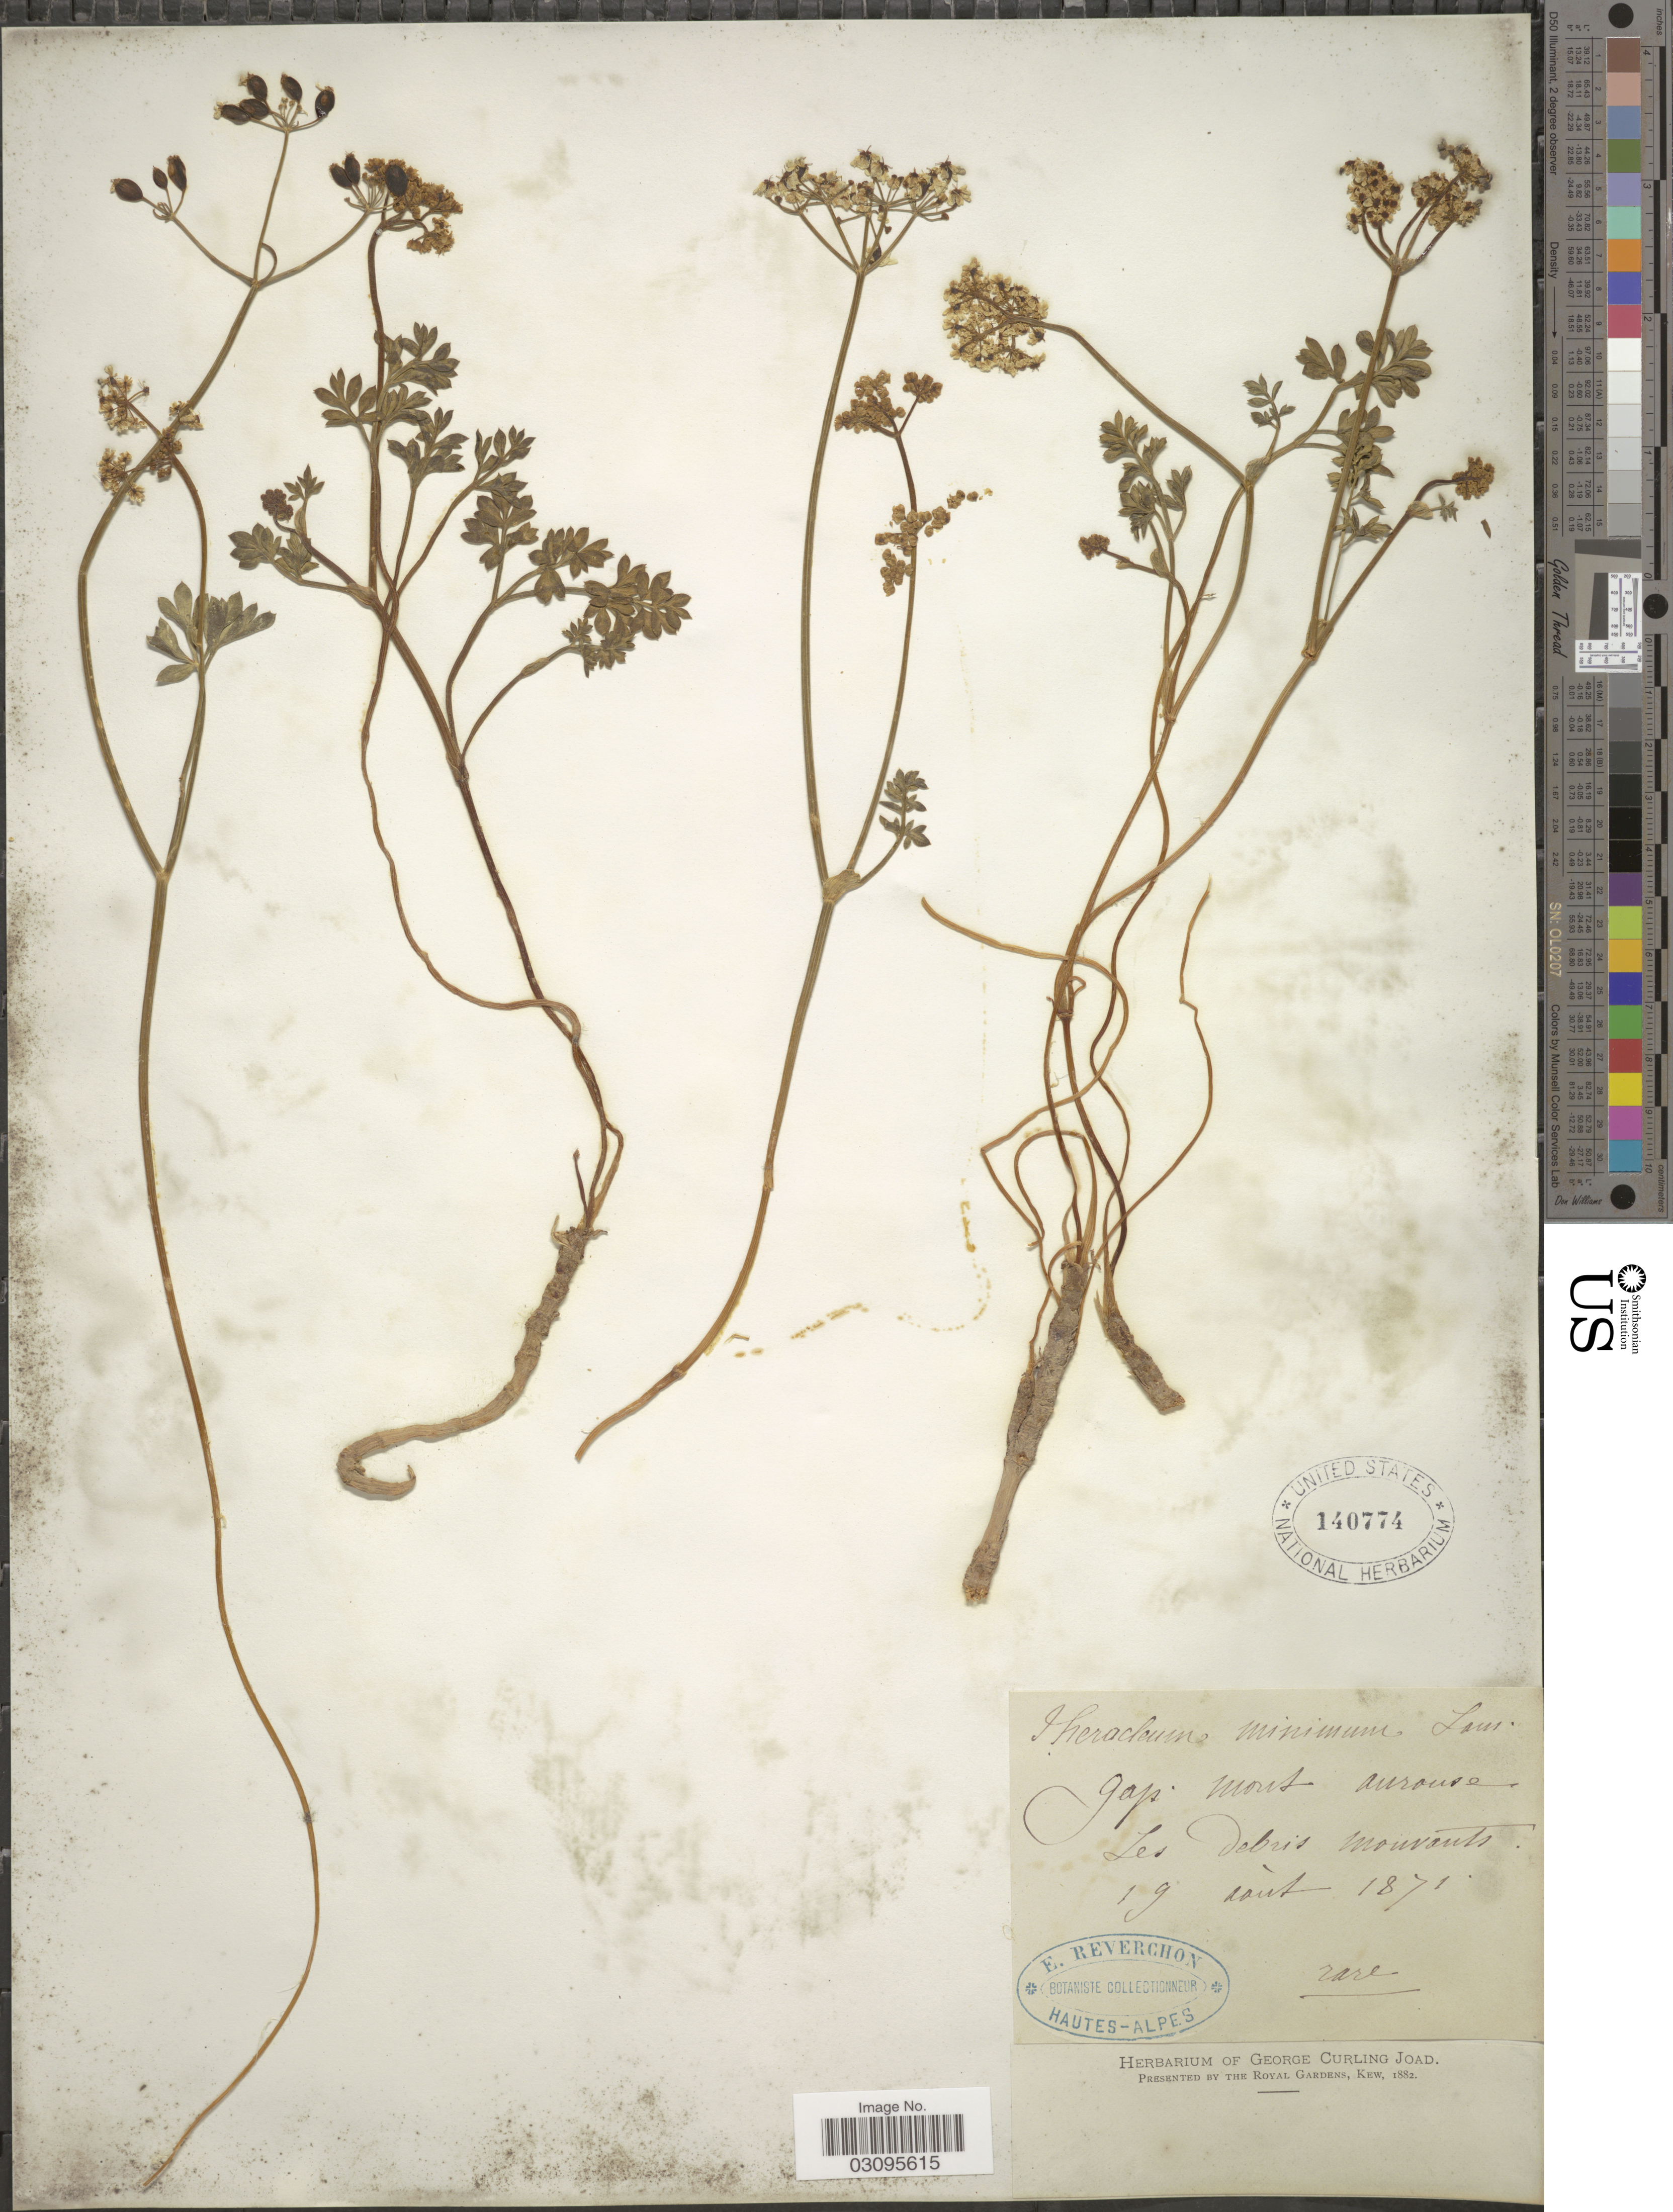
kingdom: Plantae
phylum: Tracheophyta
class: Magnoliopsida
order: Apiales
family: Apiaceae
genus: Heracleum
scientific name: Heracleum minimum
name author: Lam.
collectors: E. Reverchon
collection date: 1871-08-19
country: France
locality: Gap, Mont Aurouse, [interpreted] Les Debris Mouvants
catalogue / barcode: US 140774